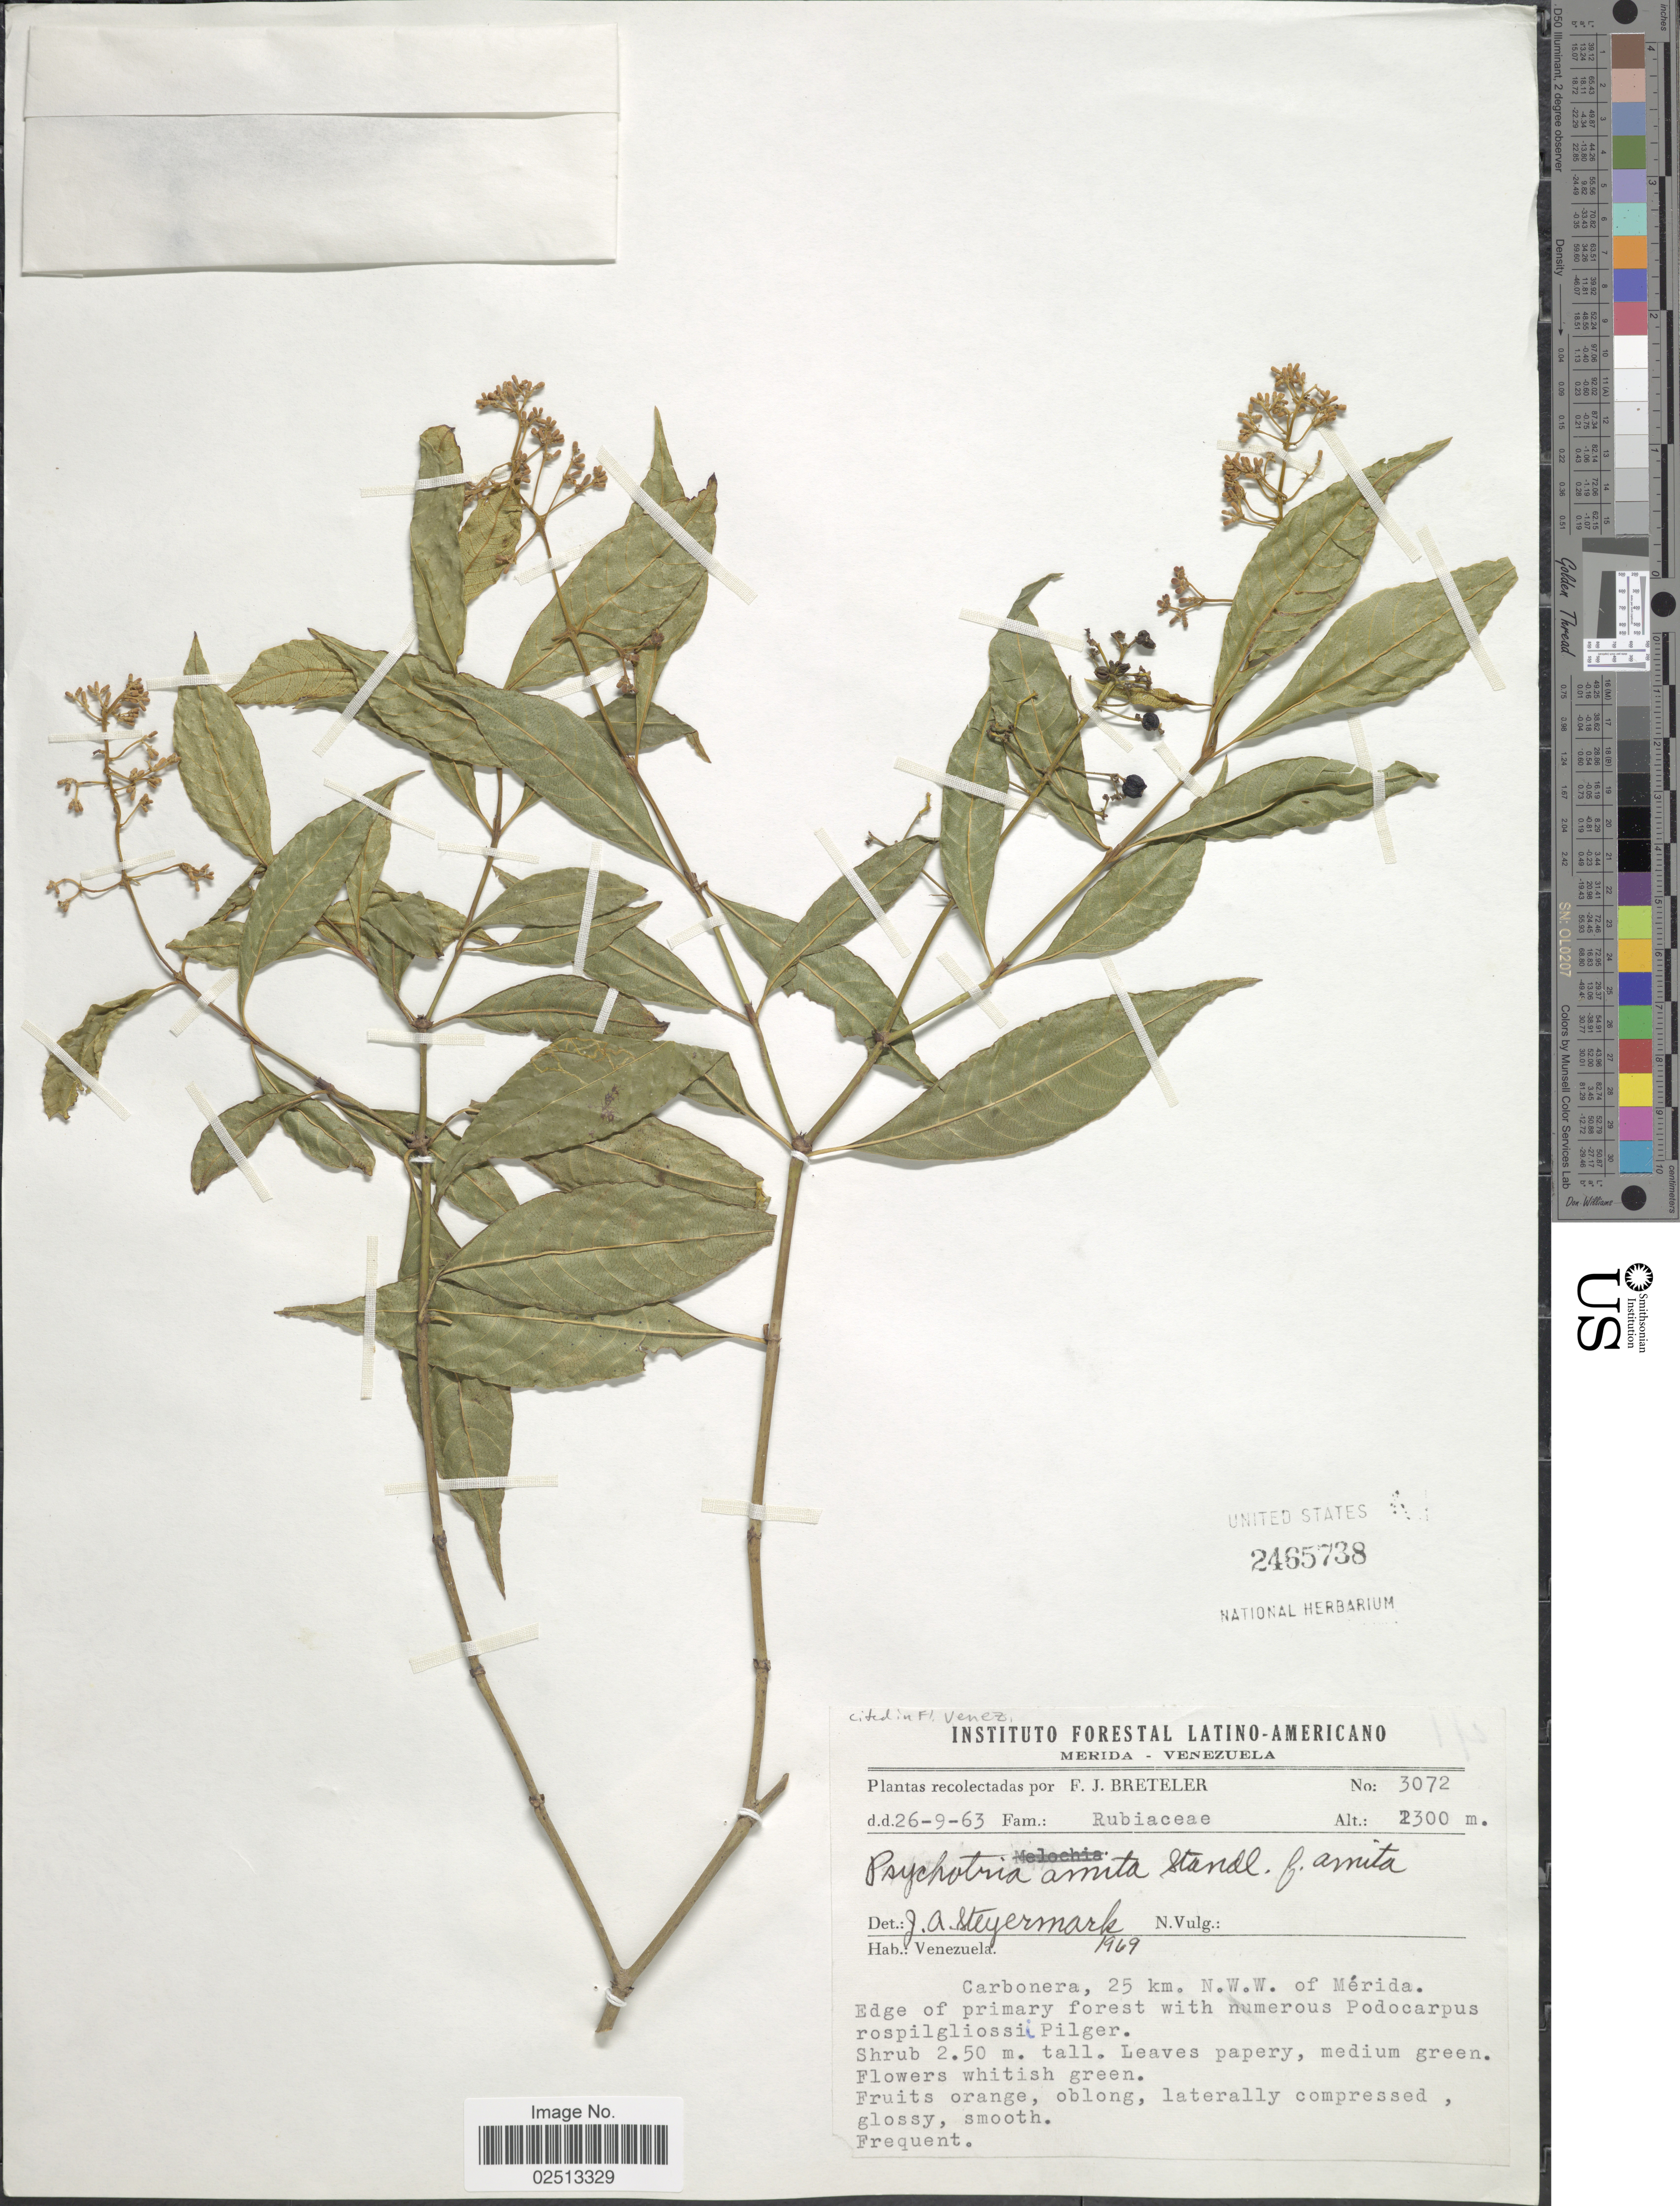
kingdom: Plantae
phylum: Tracheophyta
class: Magnoliopsida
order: Gentianales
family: Rubiaceae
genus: Psychotria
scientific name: Psychotria amita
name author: Standl.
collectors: F. J. Breteler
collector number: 3072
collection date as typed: Transcribed d/m/y: 26/9/63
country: Venezuela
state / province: Mérida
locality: Venezuela, Carbonera, 25 km. N.W.W. of Merida. Edge of primary forest.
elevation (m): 2300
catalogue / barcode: US 2465738